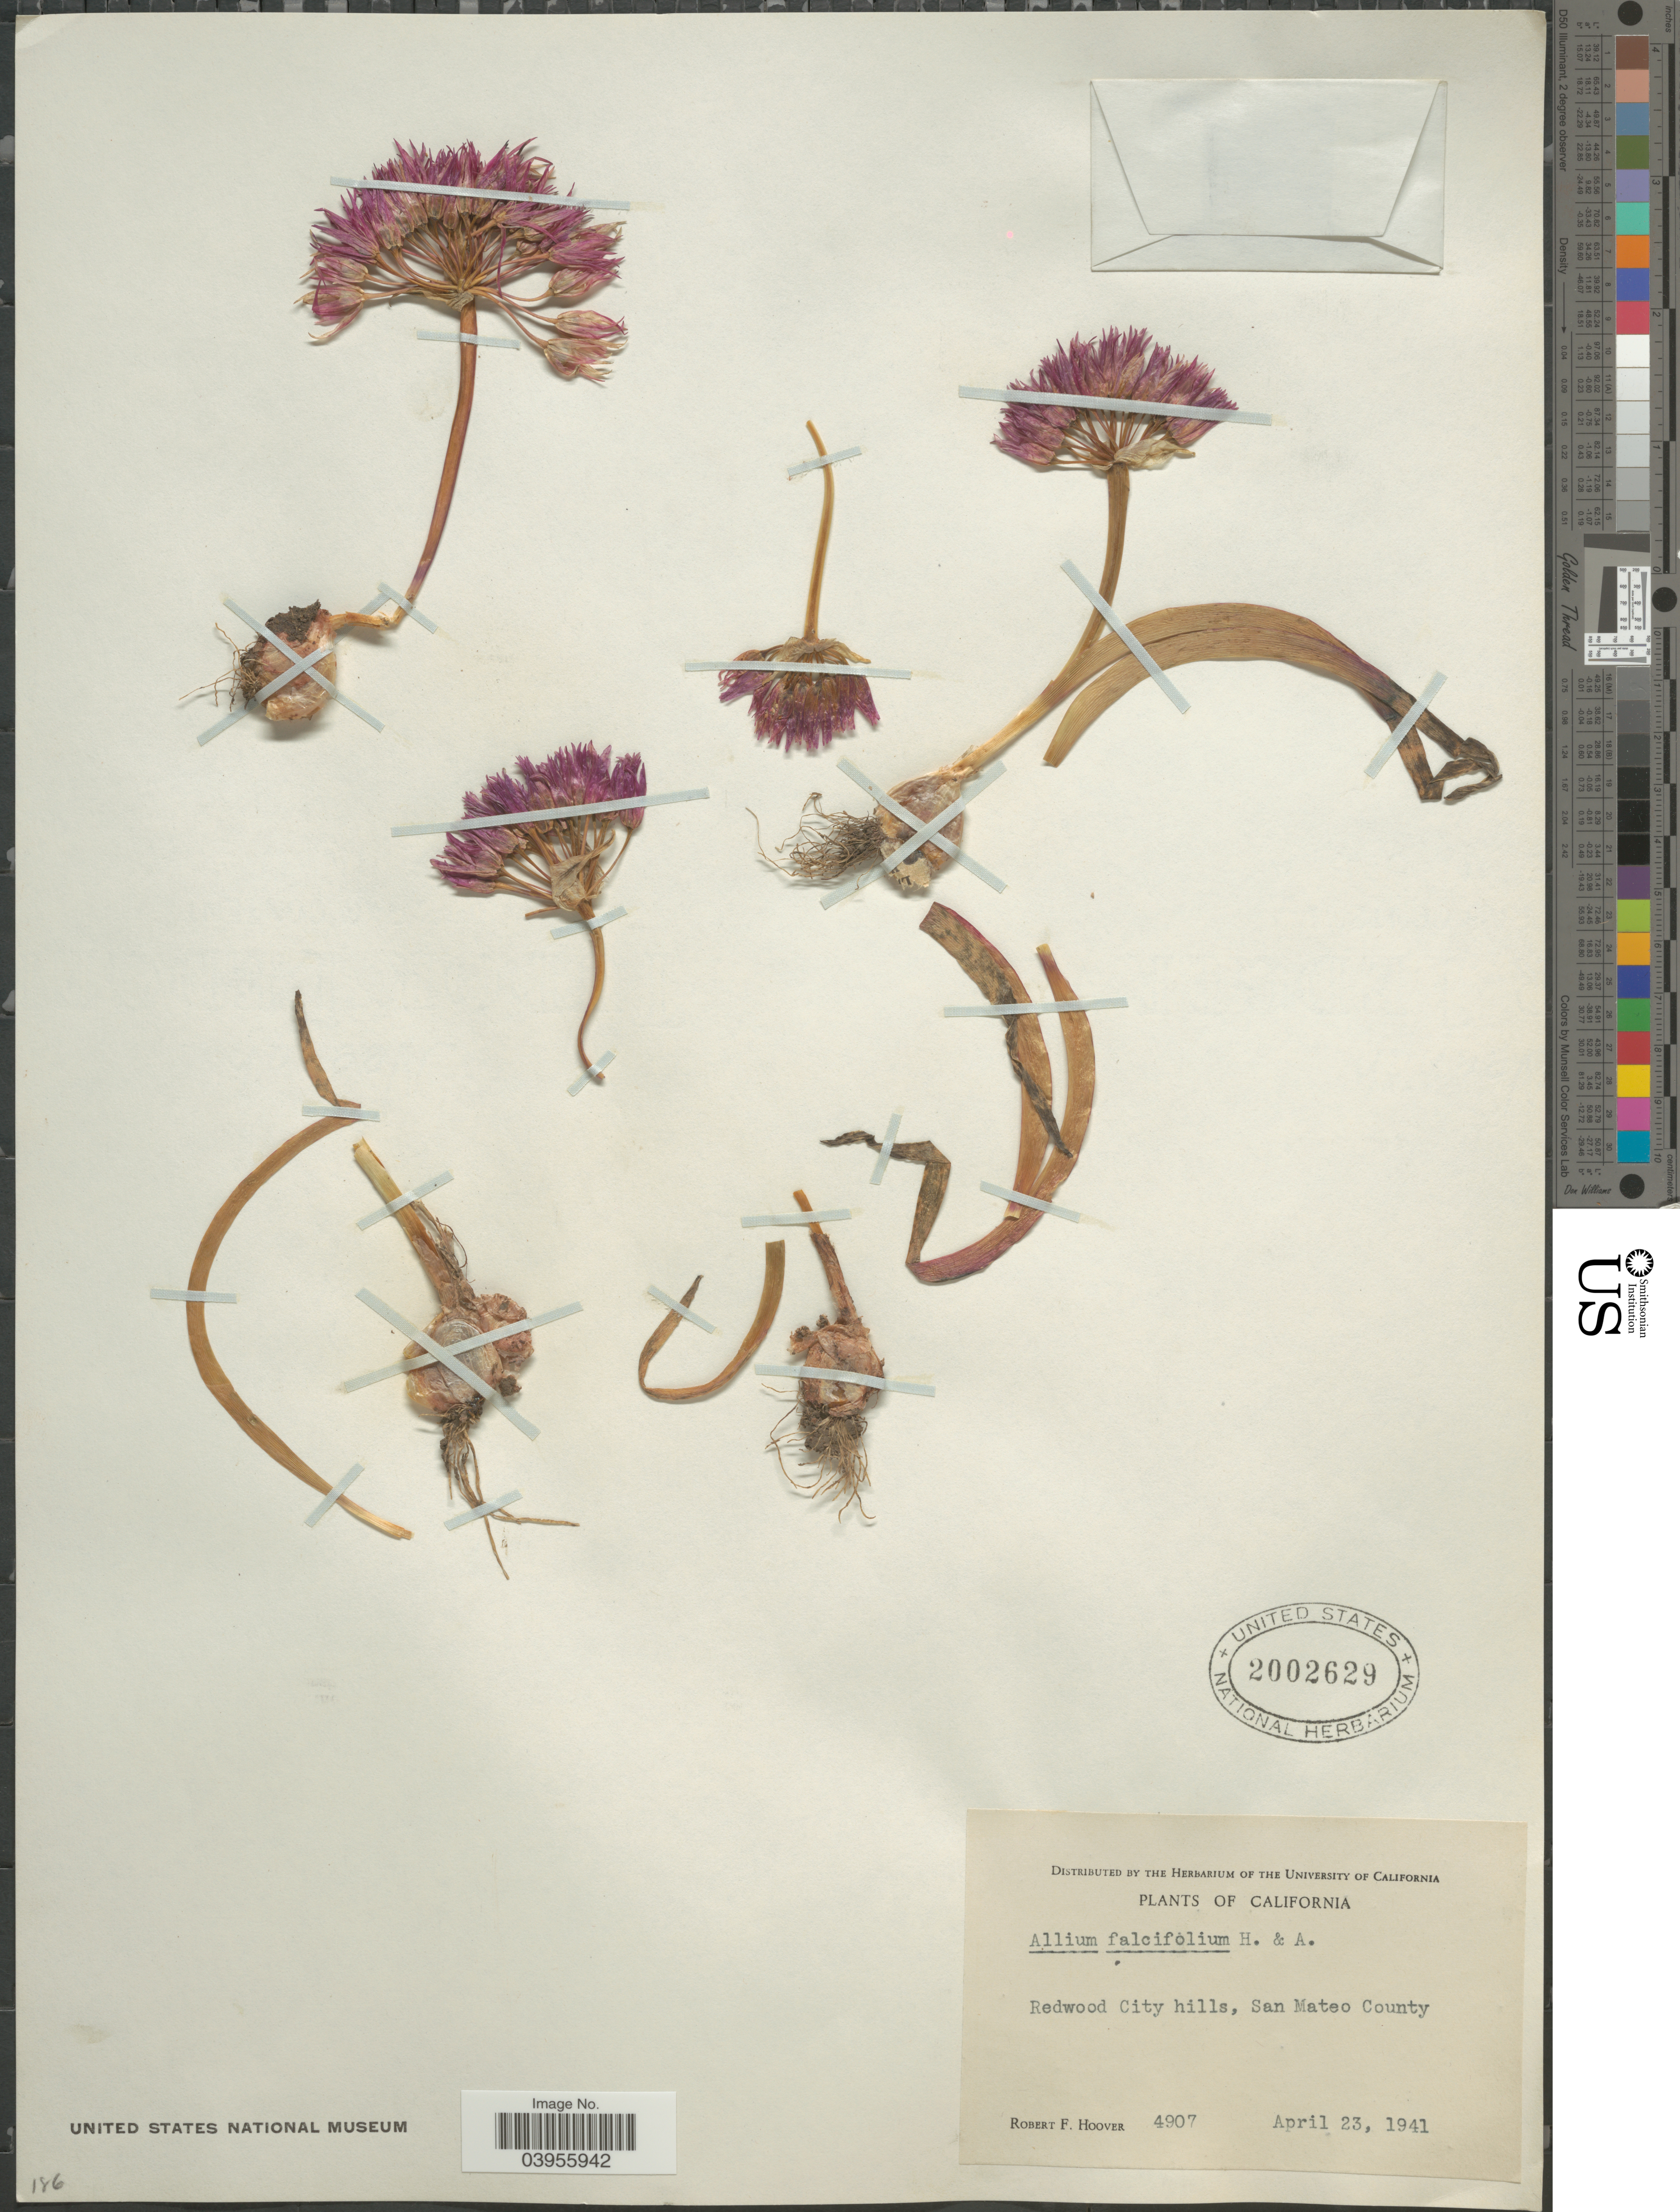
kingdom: Plantae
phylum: Tracheophyta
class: Liliopsida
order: Asparagales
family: Amaryllidaceae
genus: Allium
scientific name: Allium falcifolium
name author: Hook. & Arn.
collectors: R. F. Hoover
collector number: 4907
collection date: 1941-04-23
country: United States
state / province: California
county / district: San Mateo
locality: Redwood City hills, San Mateo County.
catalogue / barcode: US 2002629